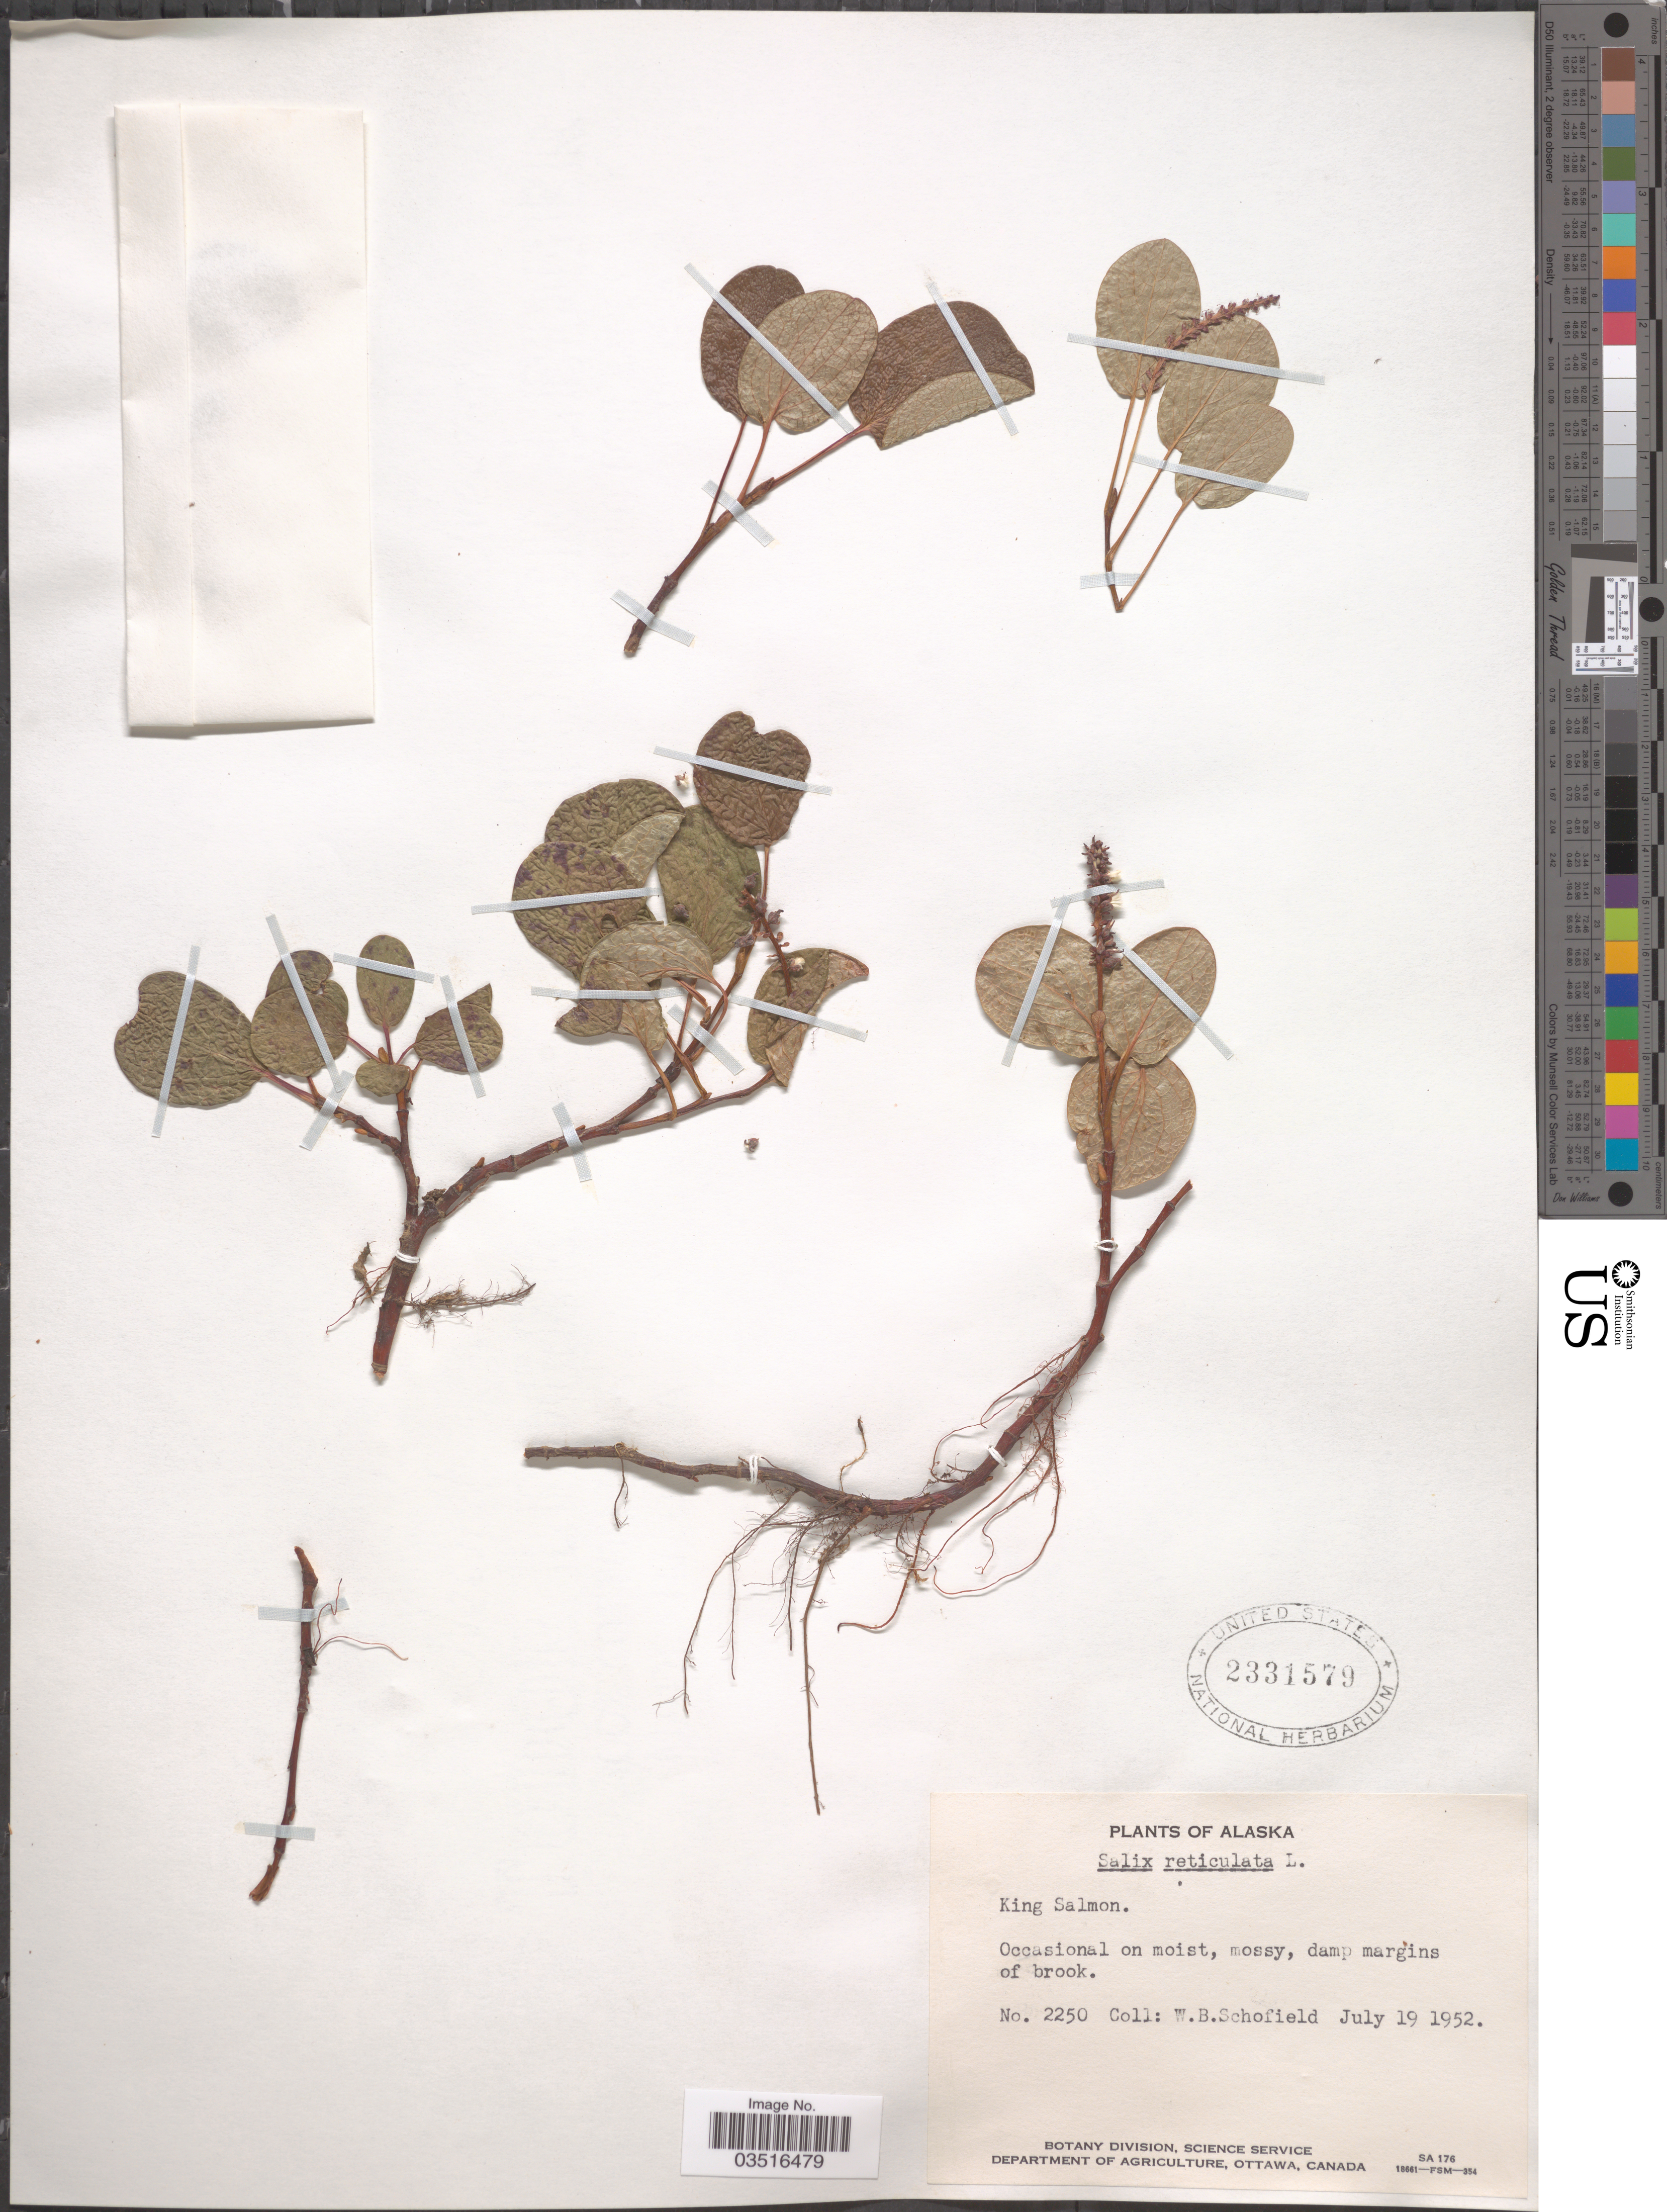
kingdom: Plantae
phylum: Tracheophyta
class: Magnoliopsida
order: Malpighiales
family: Salicaceae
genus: Salix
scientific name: Salix reticulata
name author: L.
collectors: W. Schofield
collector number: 2250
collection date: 1952-07-19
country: United States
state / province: Alaska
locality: King Salmon.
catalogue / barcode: US 2331579